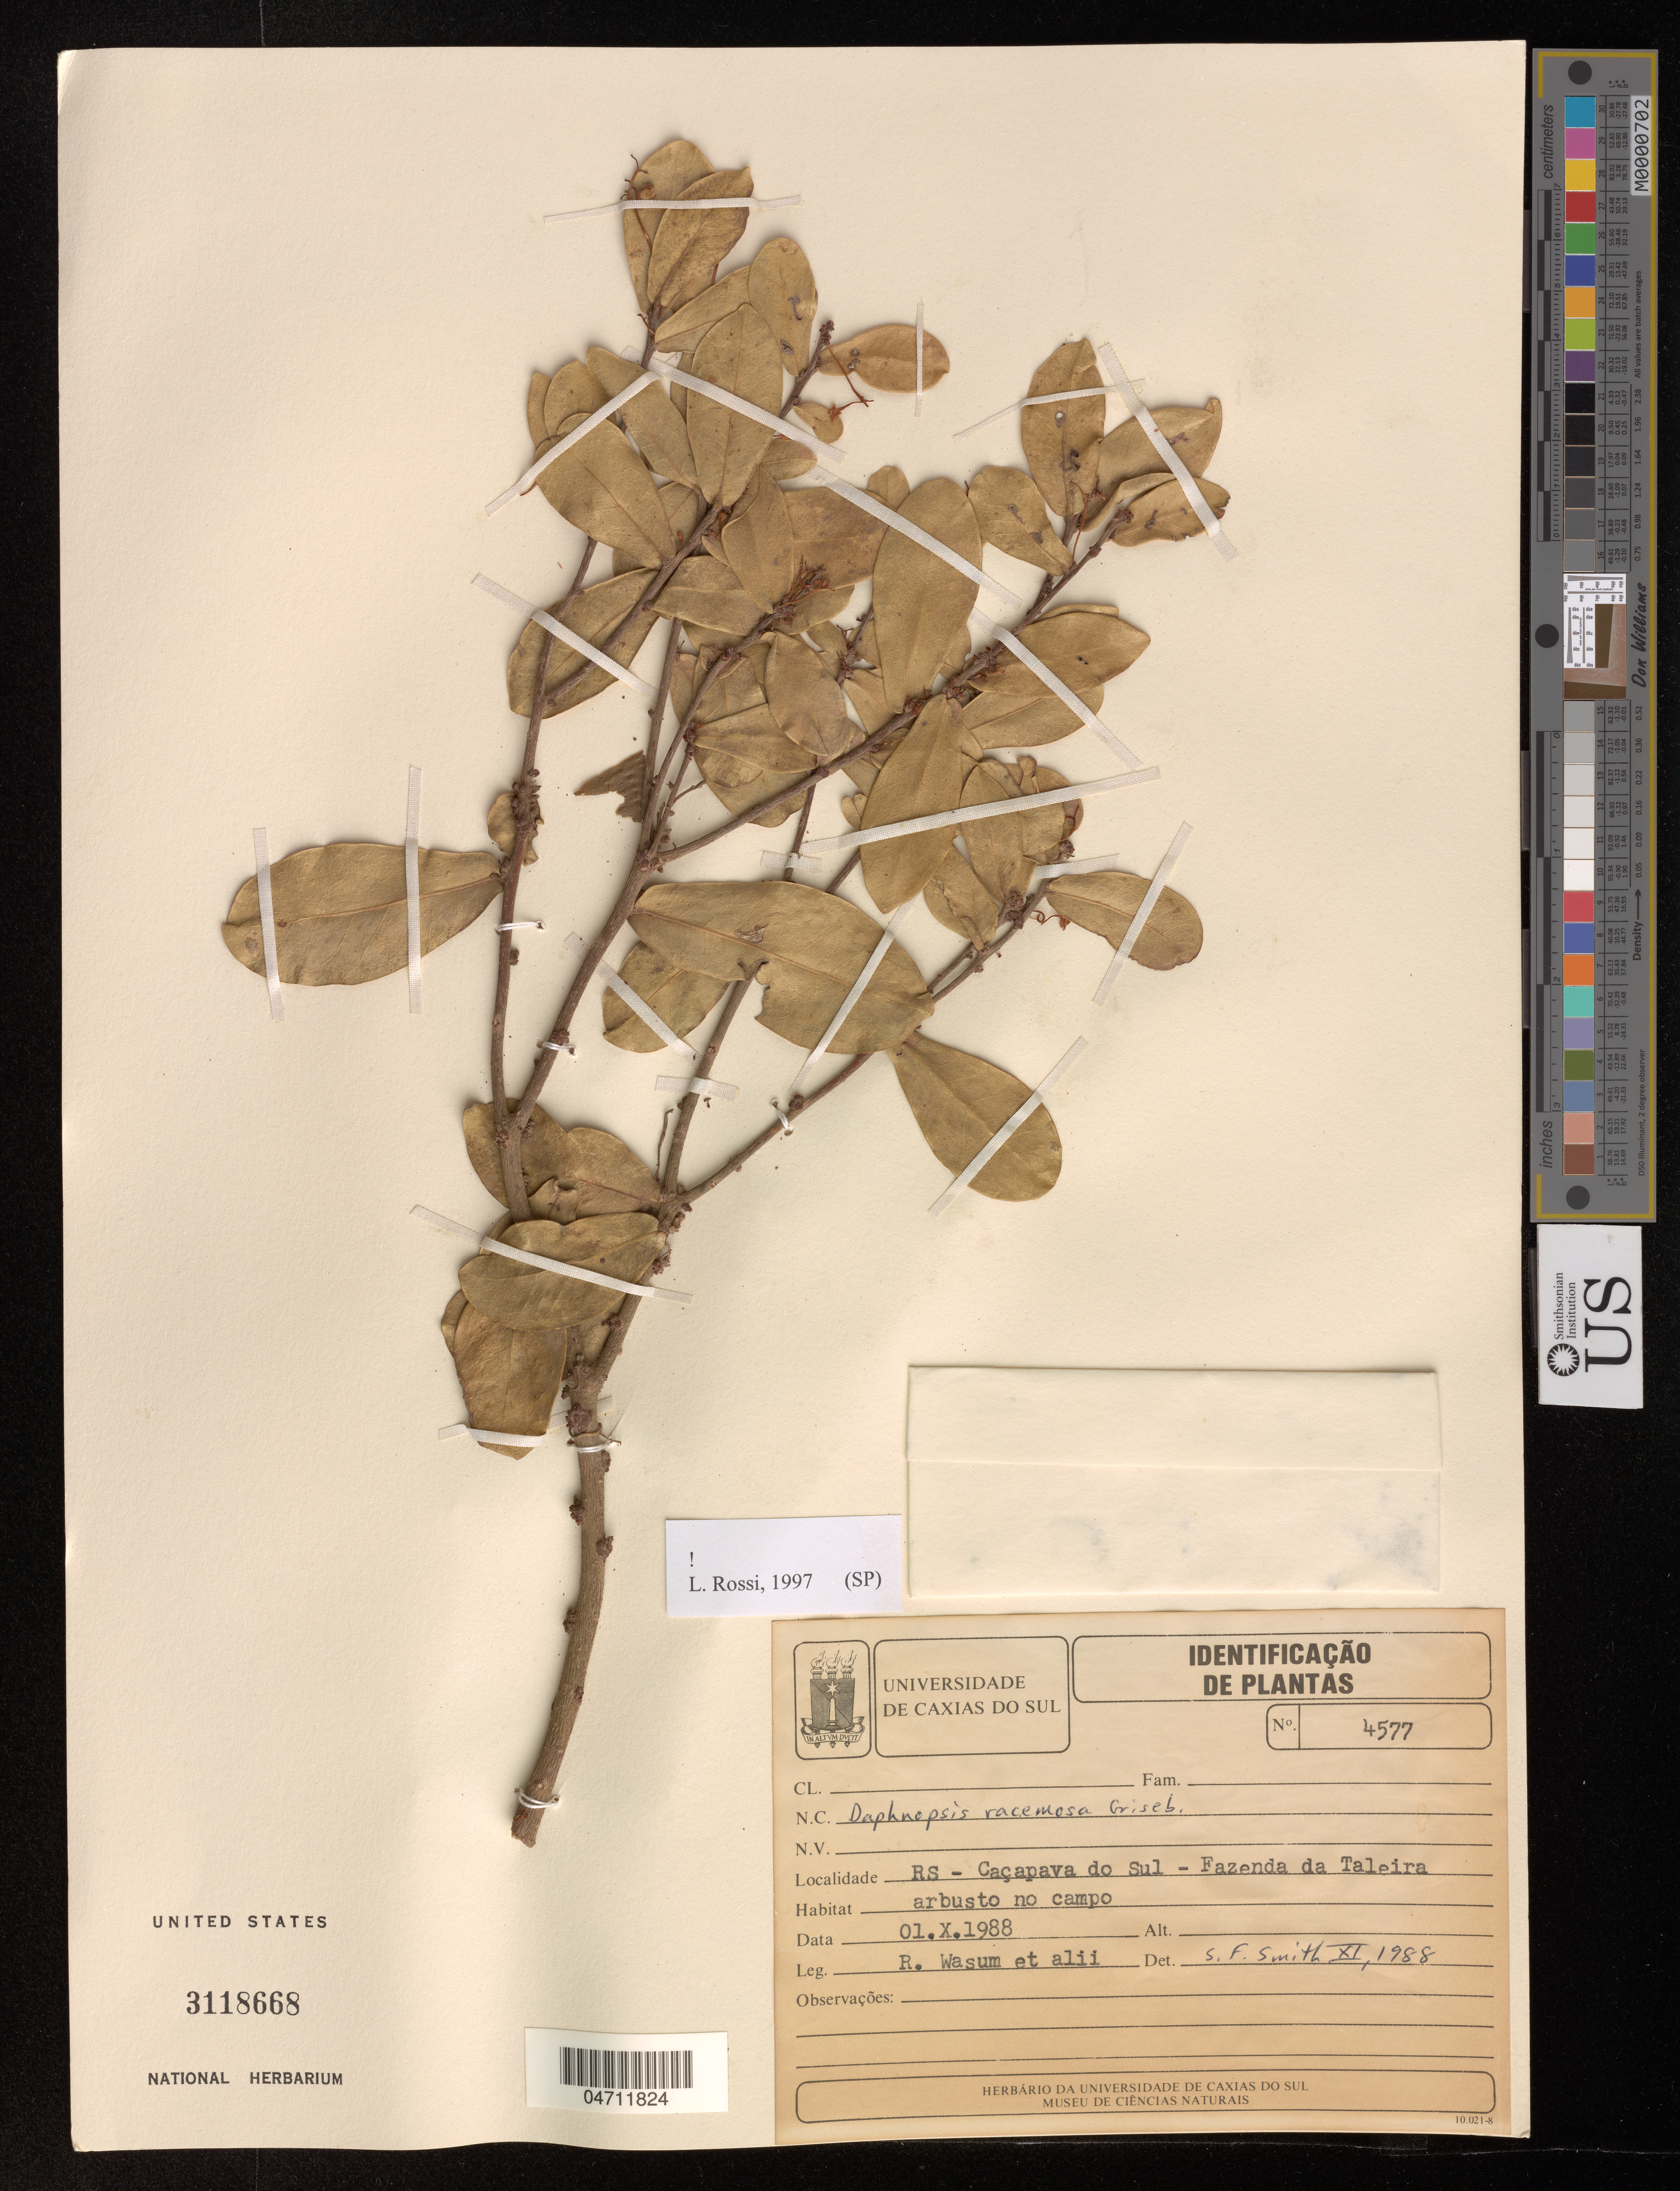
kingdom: Plantae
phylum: Tracheophyta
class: Magnoliopsida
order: Malvales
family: Thymelaeaceae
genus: Daphnopsis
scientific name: Daphnopsis racemosa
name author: Griseb.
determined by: Rossi, L.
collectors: R. A. Wasum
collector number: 4577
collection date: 1988-10-01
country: Brazil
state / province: Rio Grande do Sul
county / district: Caçapava do Sul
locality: Fazenda da Taleira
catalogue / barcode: US 3118668